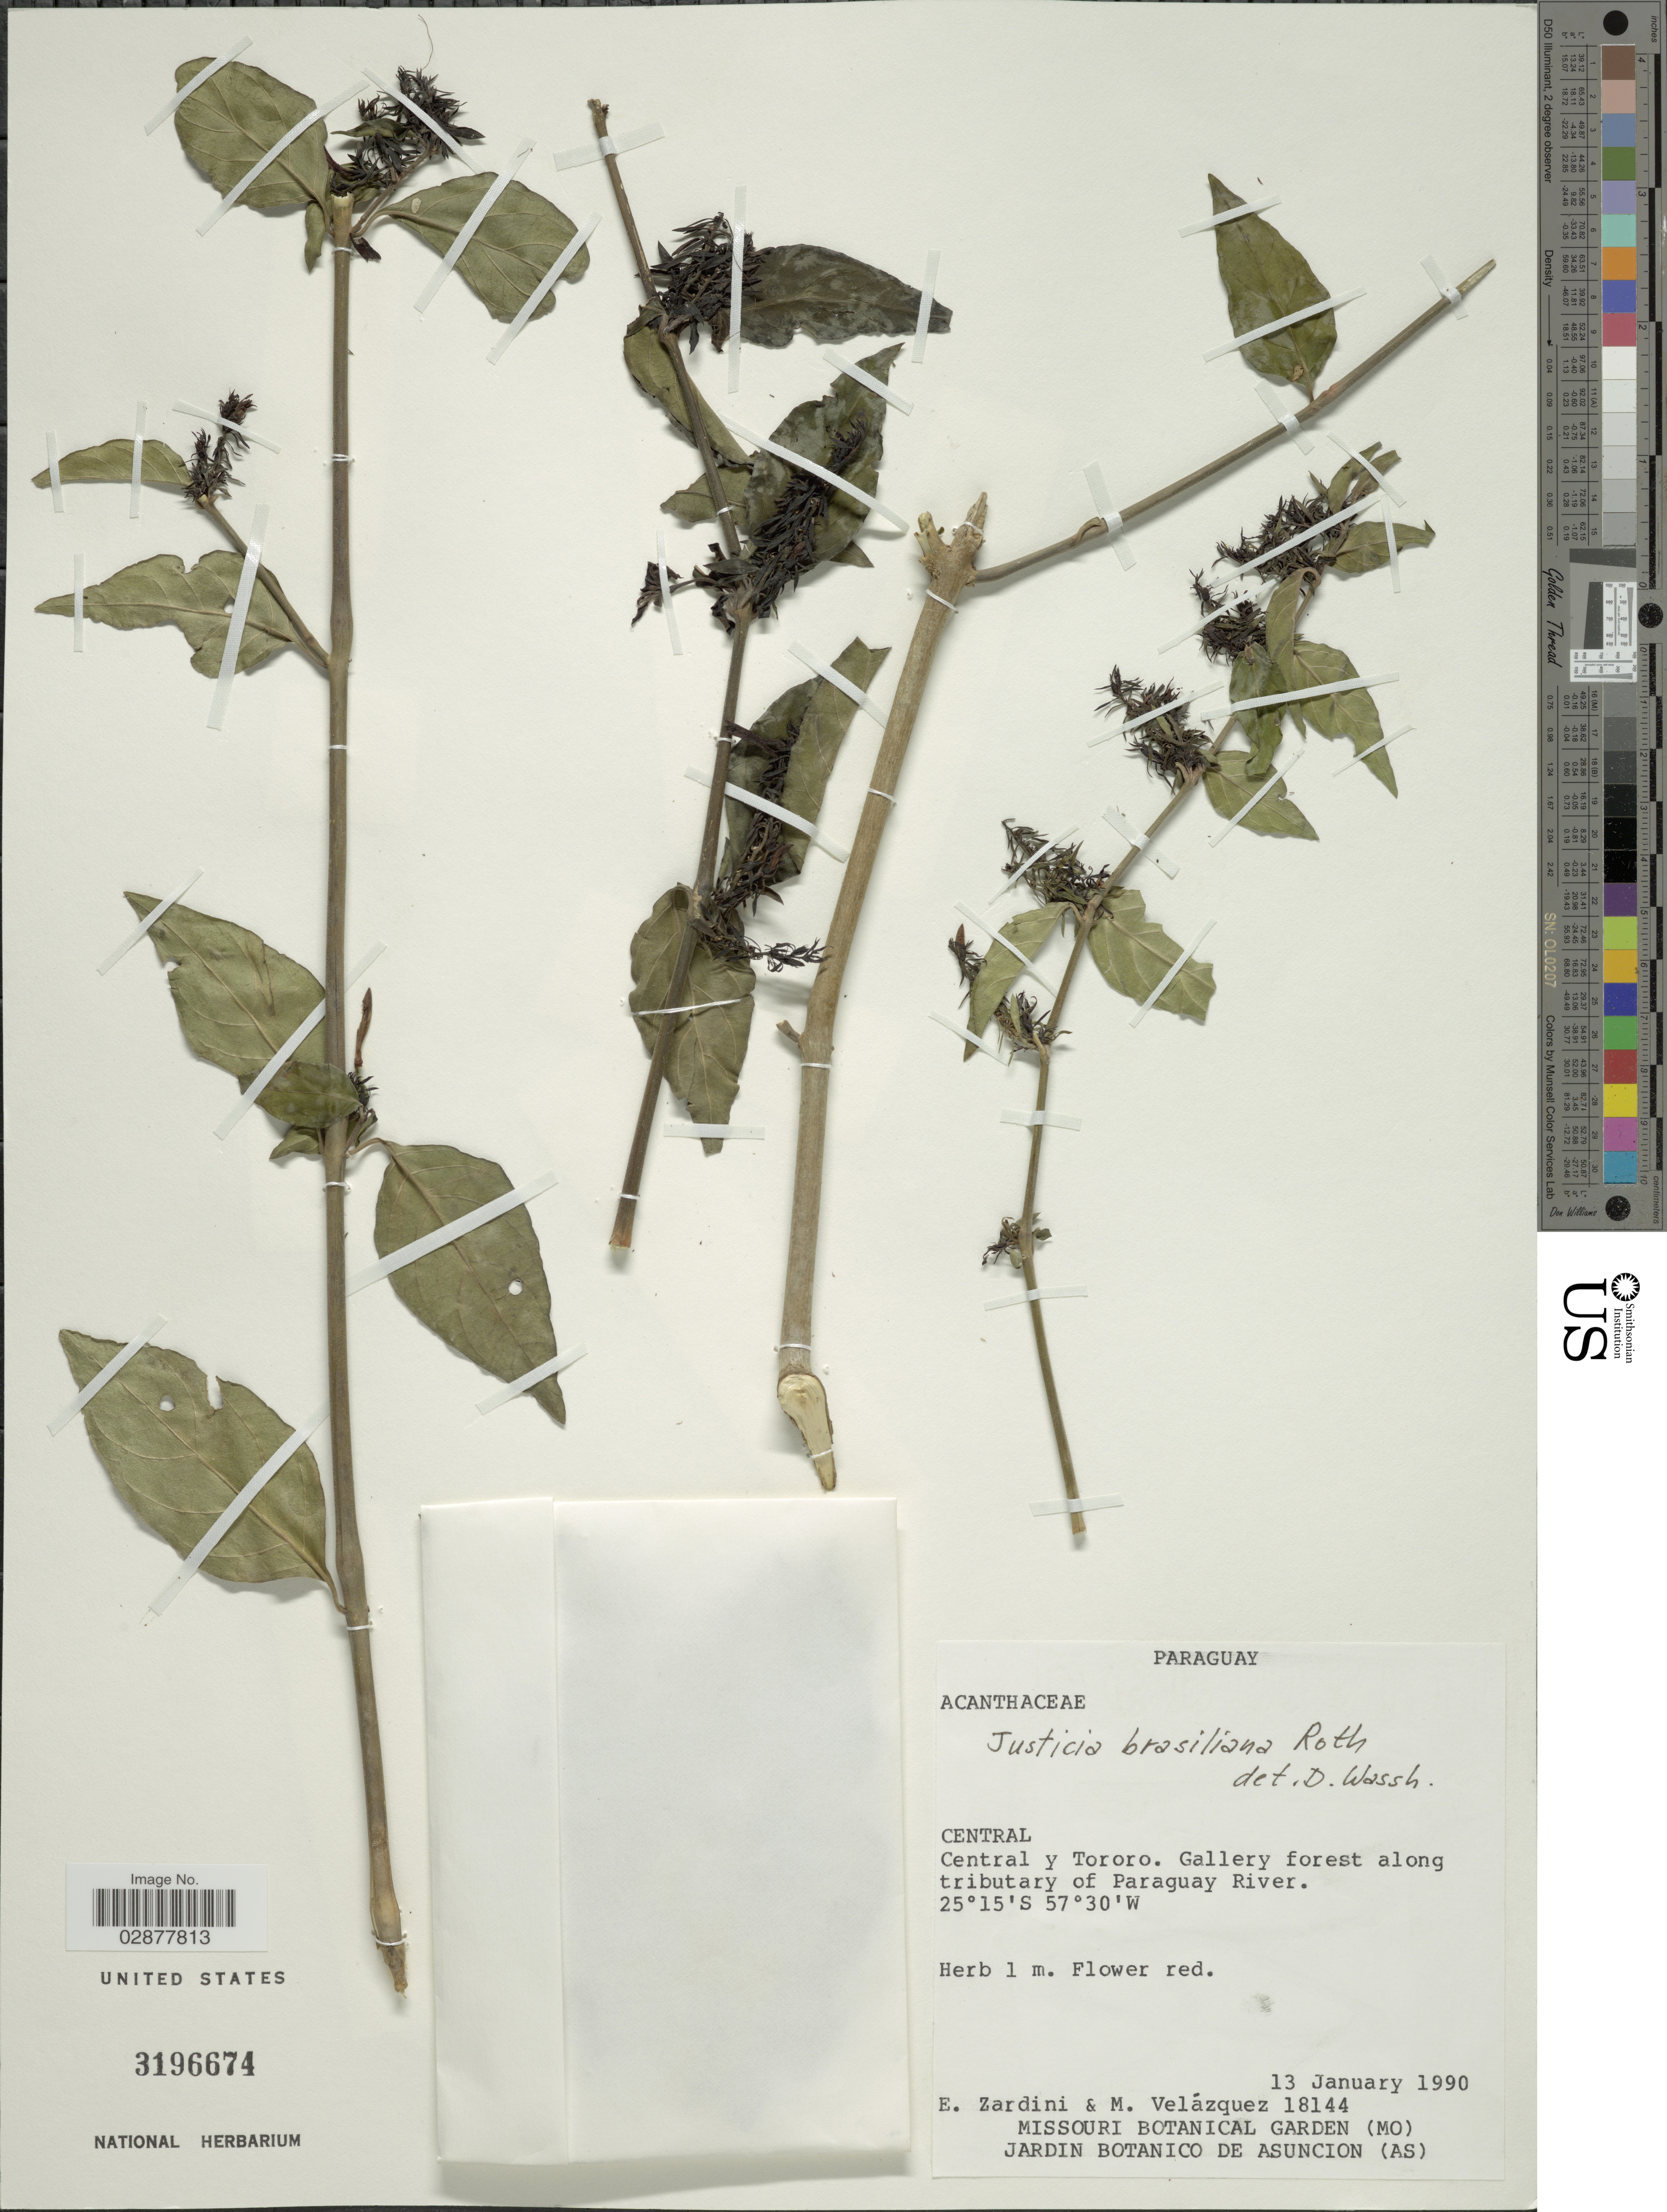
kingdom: Plantae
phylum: Tracheophyta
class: Magnoliopsida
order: Lamiales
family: Acanthaceae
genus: Justicia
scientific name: Justicia brasiliana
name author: Roth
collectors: E. Zardini & M. Velazquez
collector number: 18144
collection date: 1990-01-13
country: Paraguay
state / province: Central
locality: Central y Tororo. Gallery forest along tributary of Paraguay River.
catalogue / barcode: US 3196674